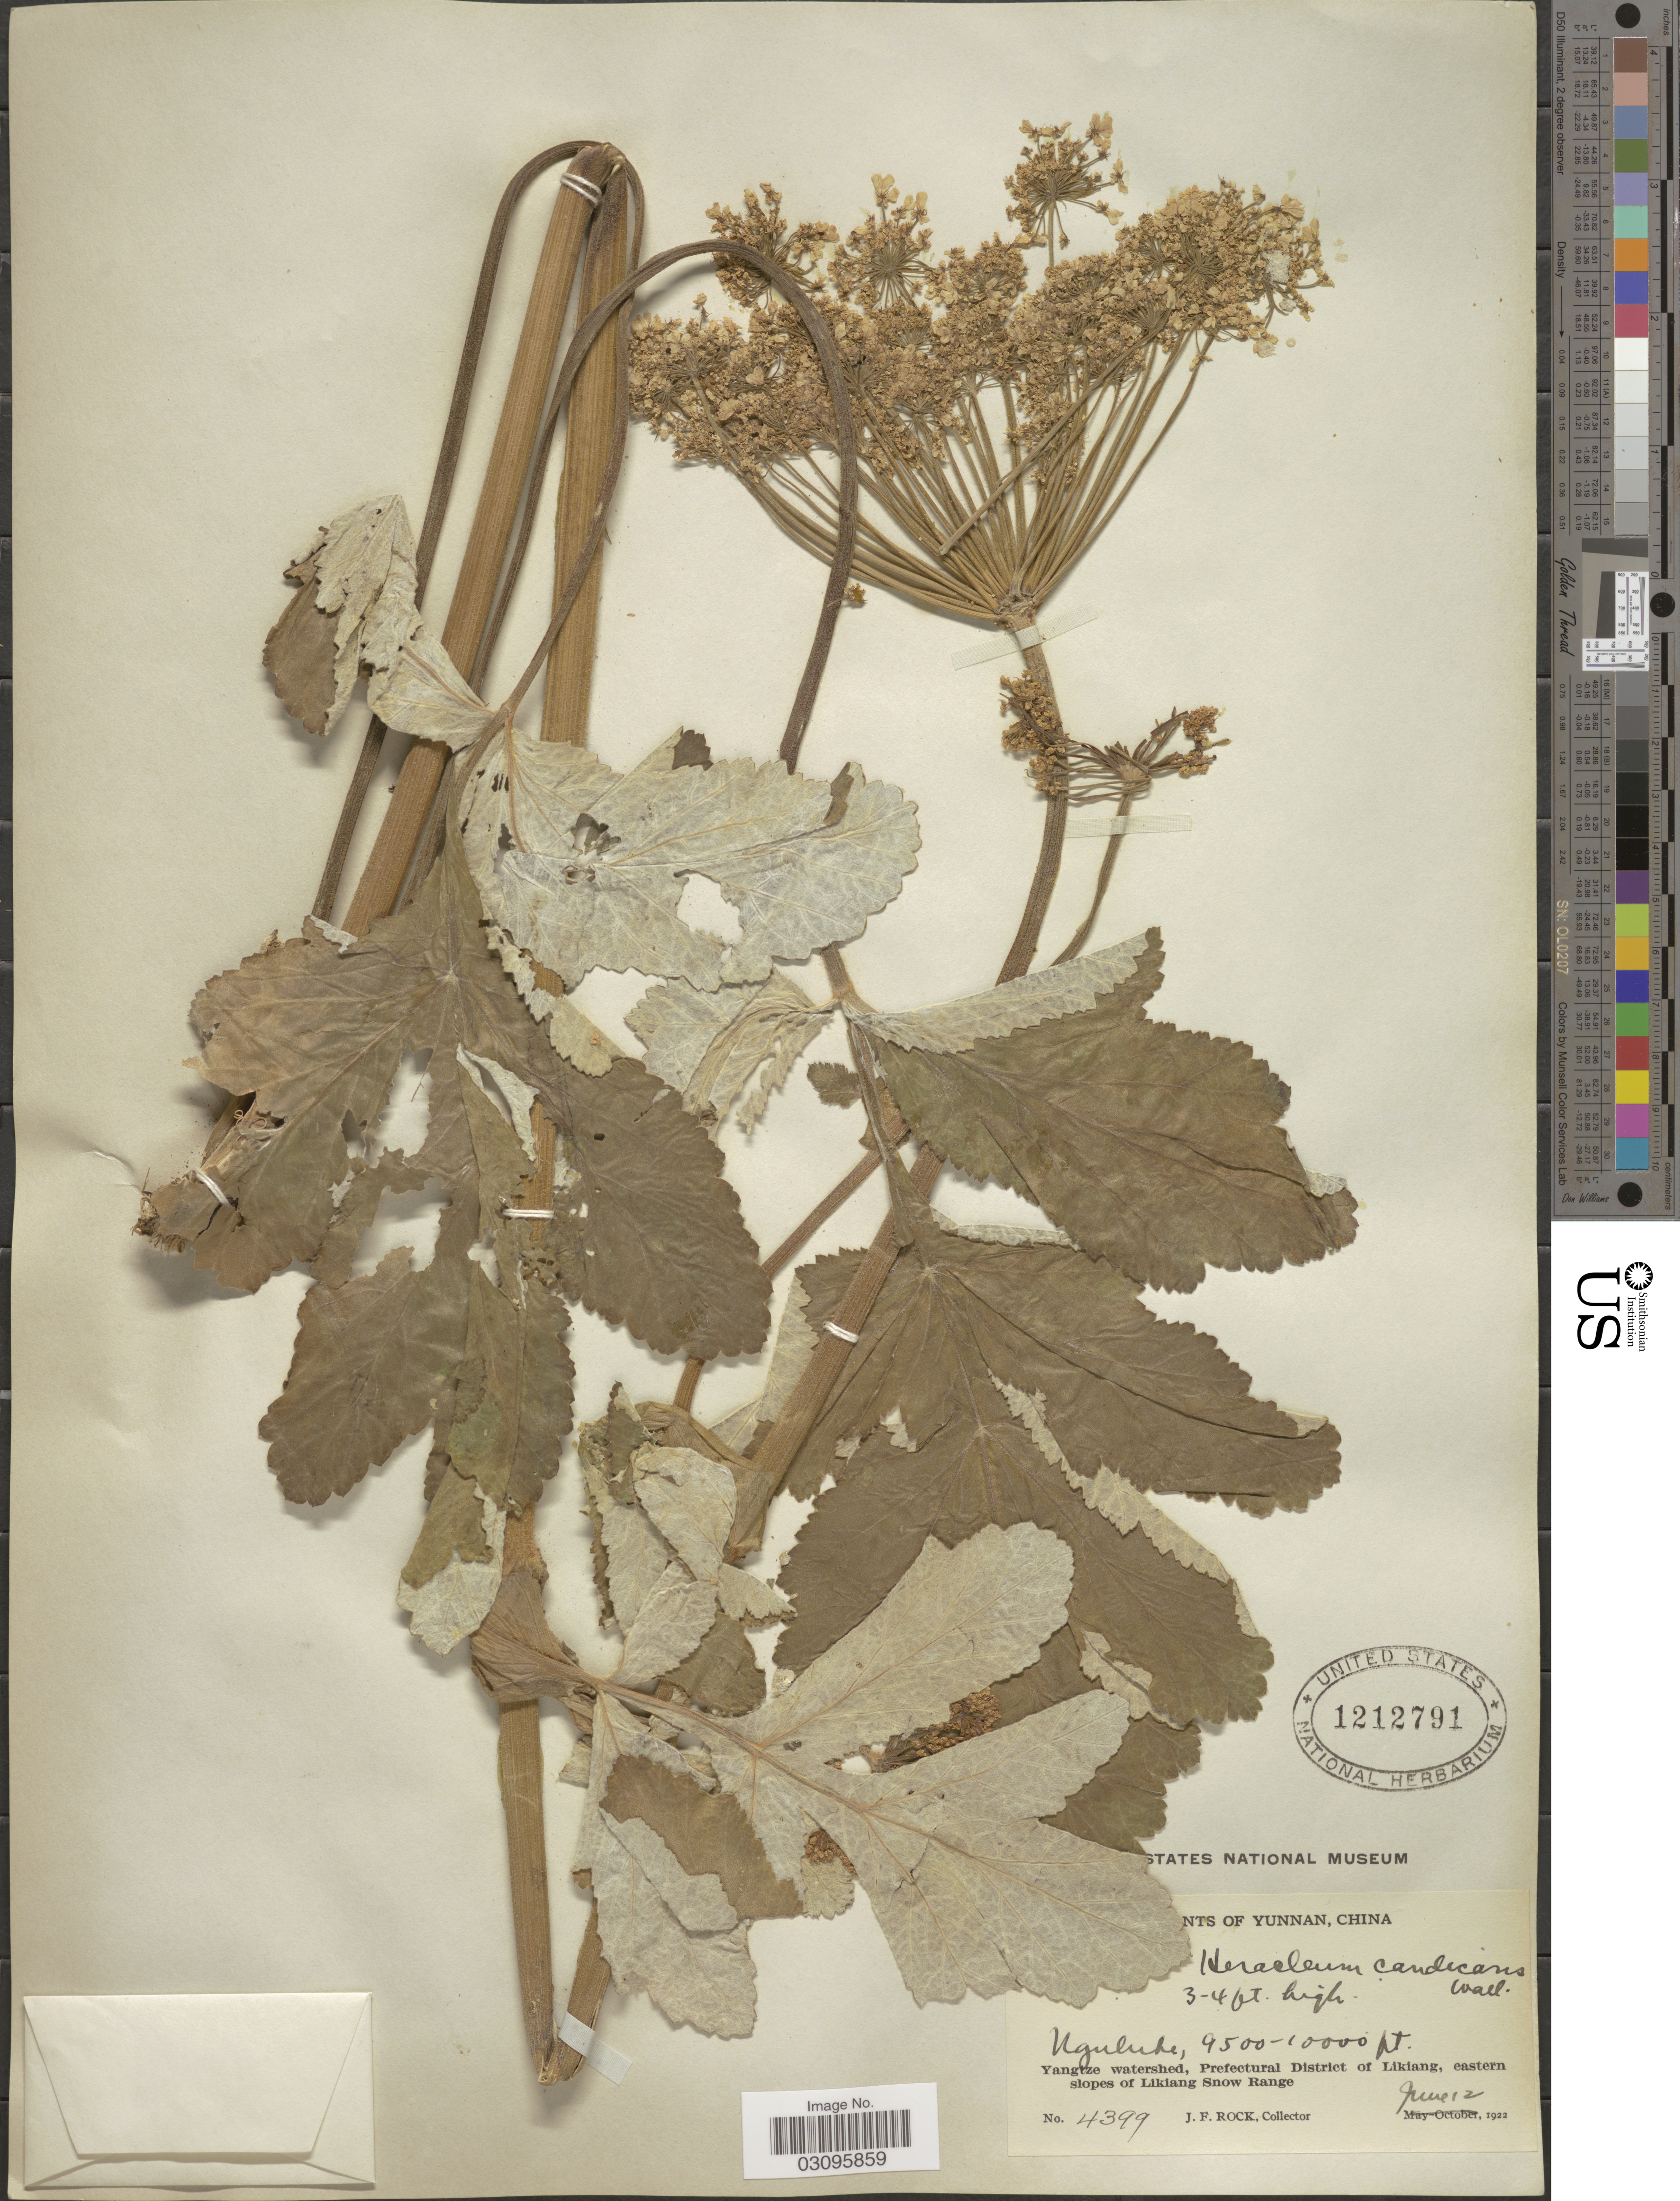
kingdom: Plantae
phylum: Tracheophyta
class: Magnoliopsida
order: Apiales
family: Apiaceae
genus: Heracleum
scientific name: Heracleum candicans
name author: Wall. ex DC.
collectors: J. Rock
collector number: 4399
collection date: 1922-06-12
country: China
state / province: Yunnan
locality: Nguluke. Yangtze watershed, Prefectural District of Likiang, eastern slopes of Likiang Snow Range.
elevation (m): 2896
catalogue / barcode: US 1212791